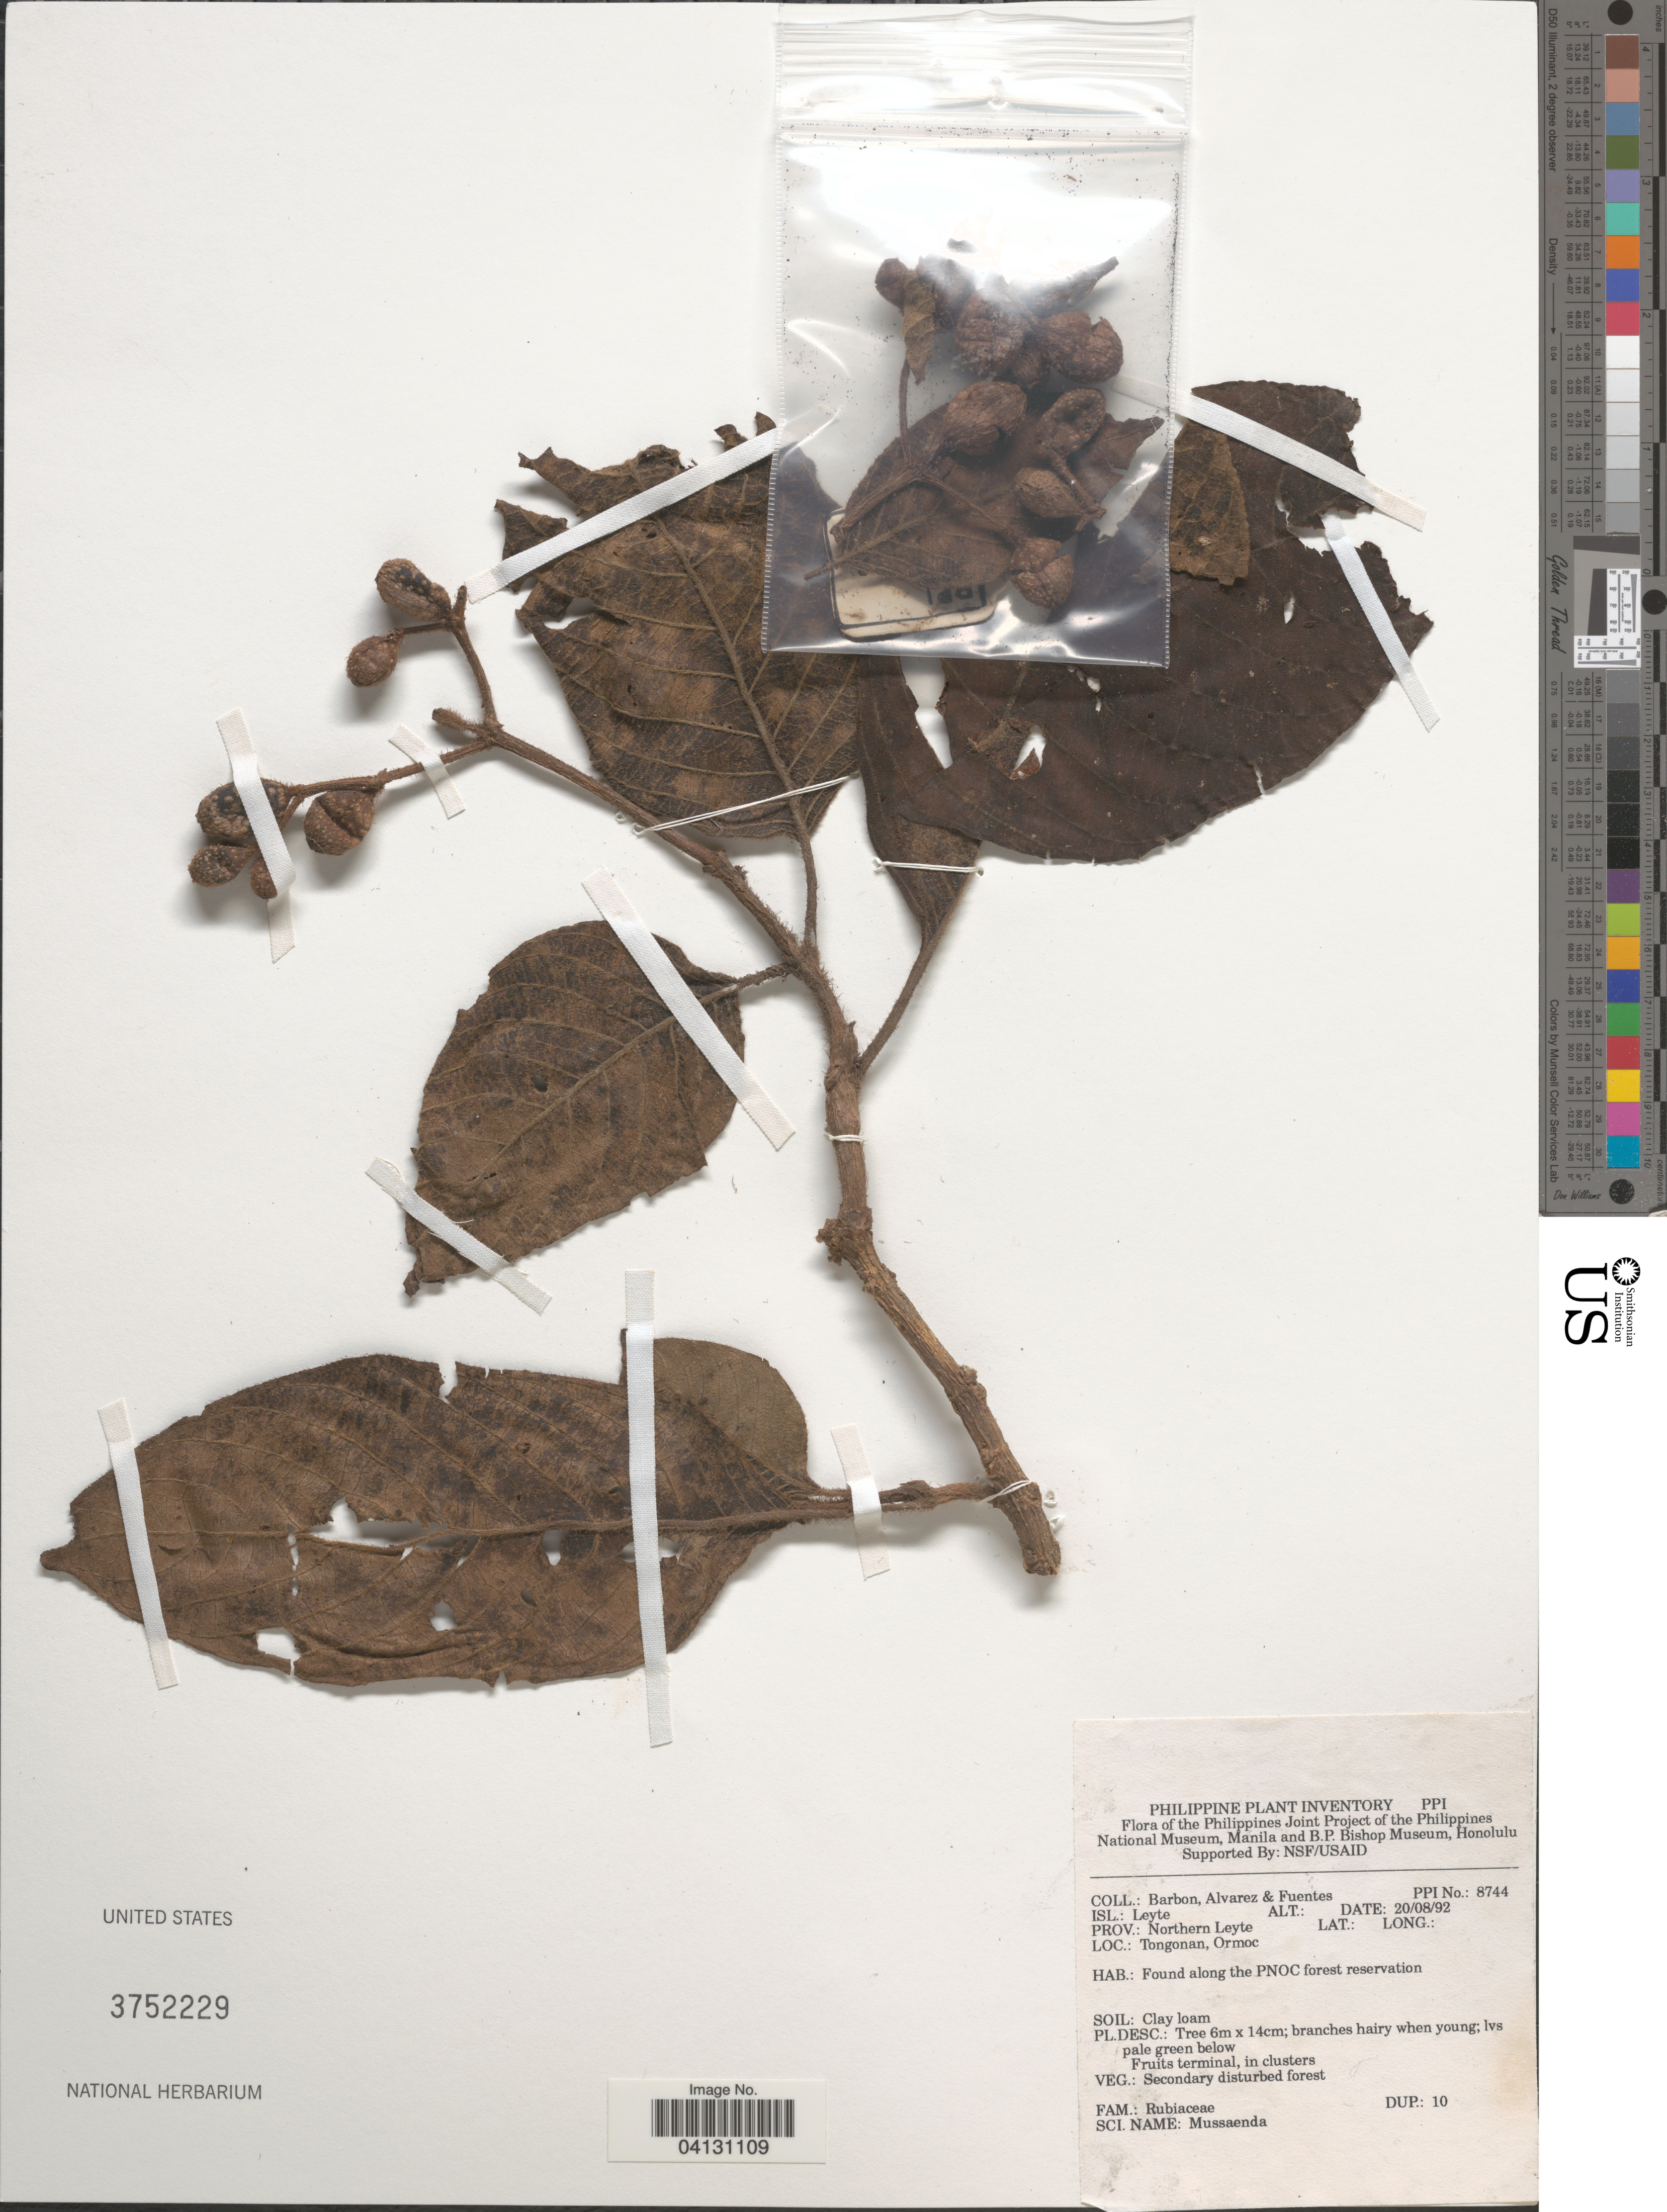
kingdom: Plantae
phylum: Tracheophyta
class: Magnoliopsida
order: Gentianales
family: Rubiaceae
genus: Mussaenda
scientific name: Mussaenda sp.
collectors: Barbon, -- Alvarez & -. Fuentes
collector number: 8744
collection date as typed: Transcribed d/m/y: 20/8/92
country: Philippines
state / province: Eastern Visayas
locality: The Philippines Joint Project of the Philippines National Museum, Manila and B.P. Bishop Museum, Honolulu. Isl.: Leyte. Prov.: Northern Leyte. Tongonan, Ormoc. Along the PNOC forest reservation.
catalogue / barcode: US 3752229